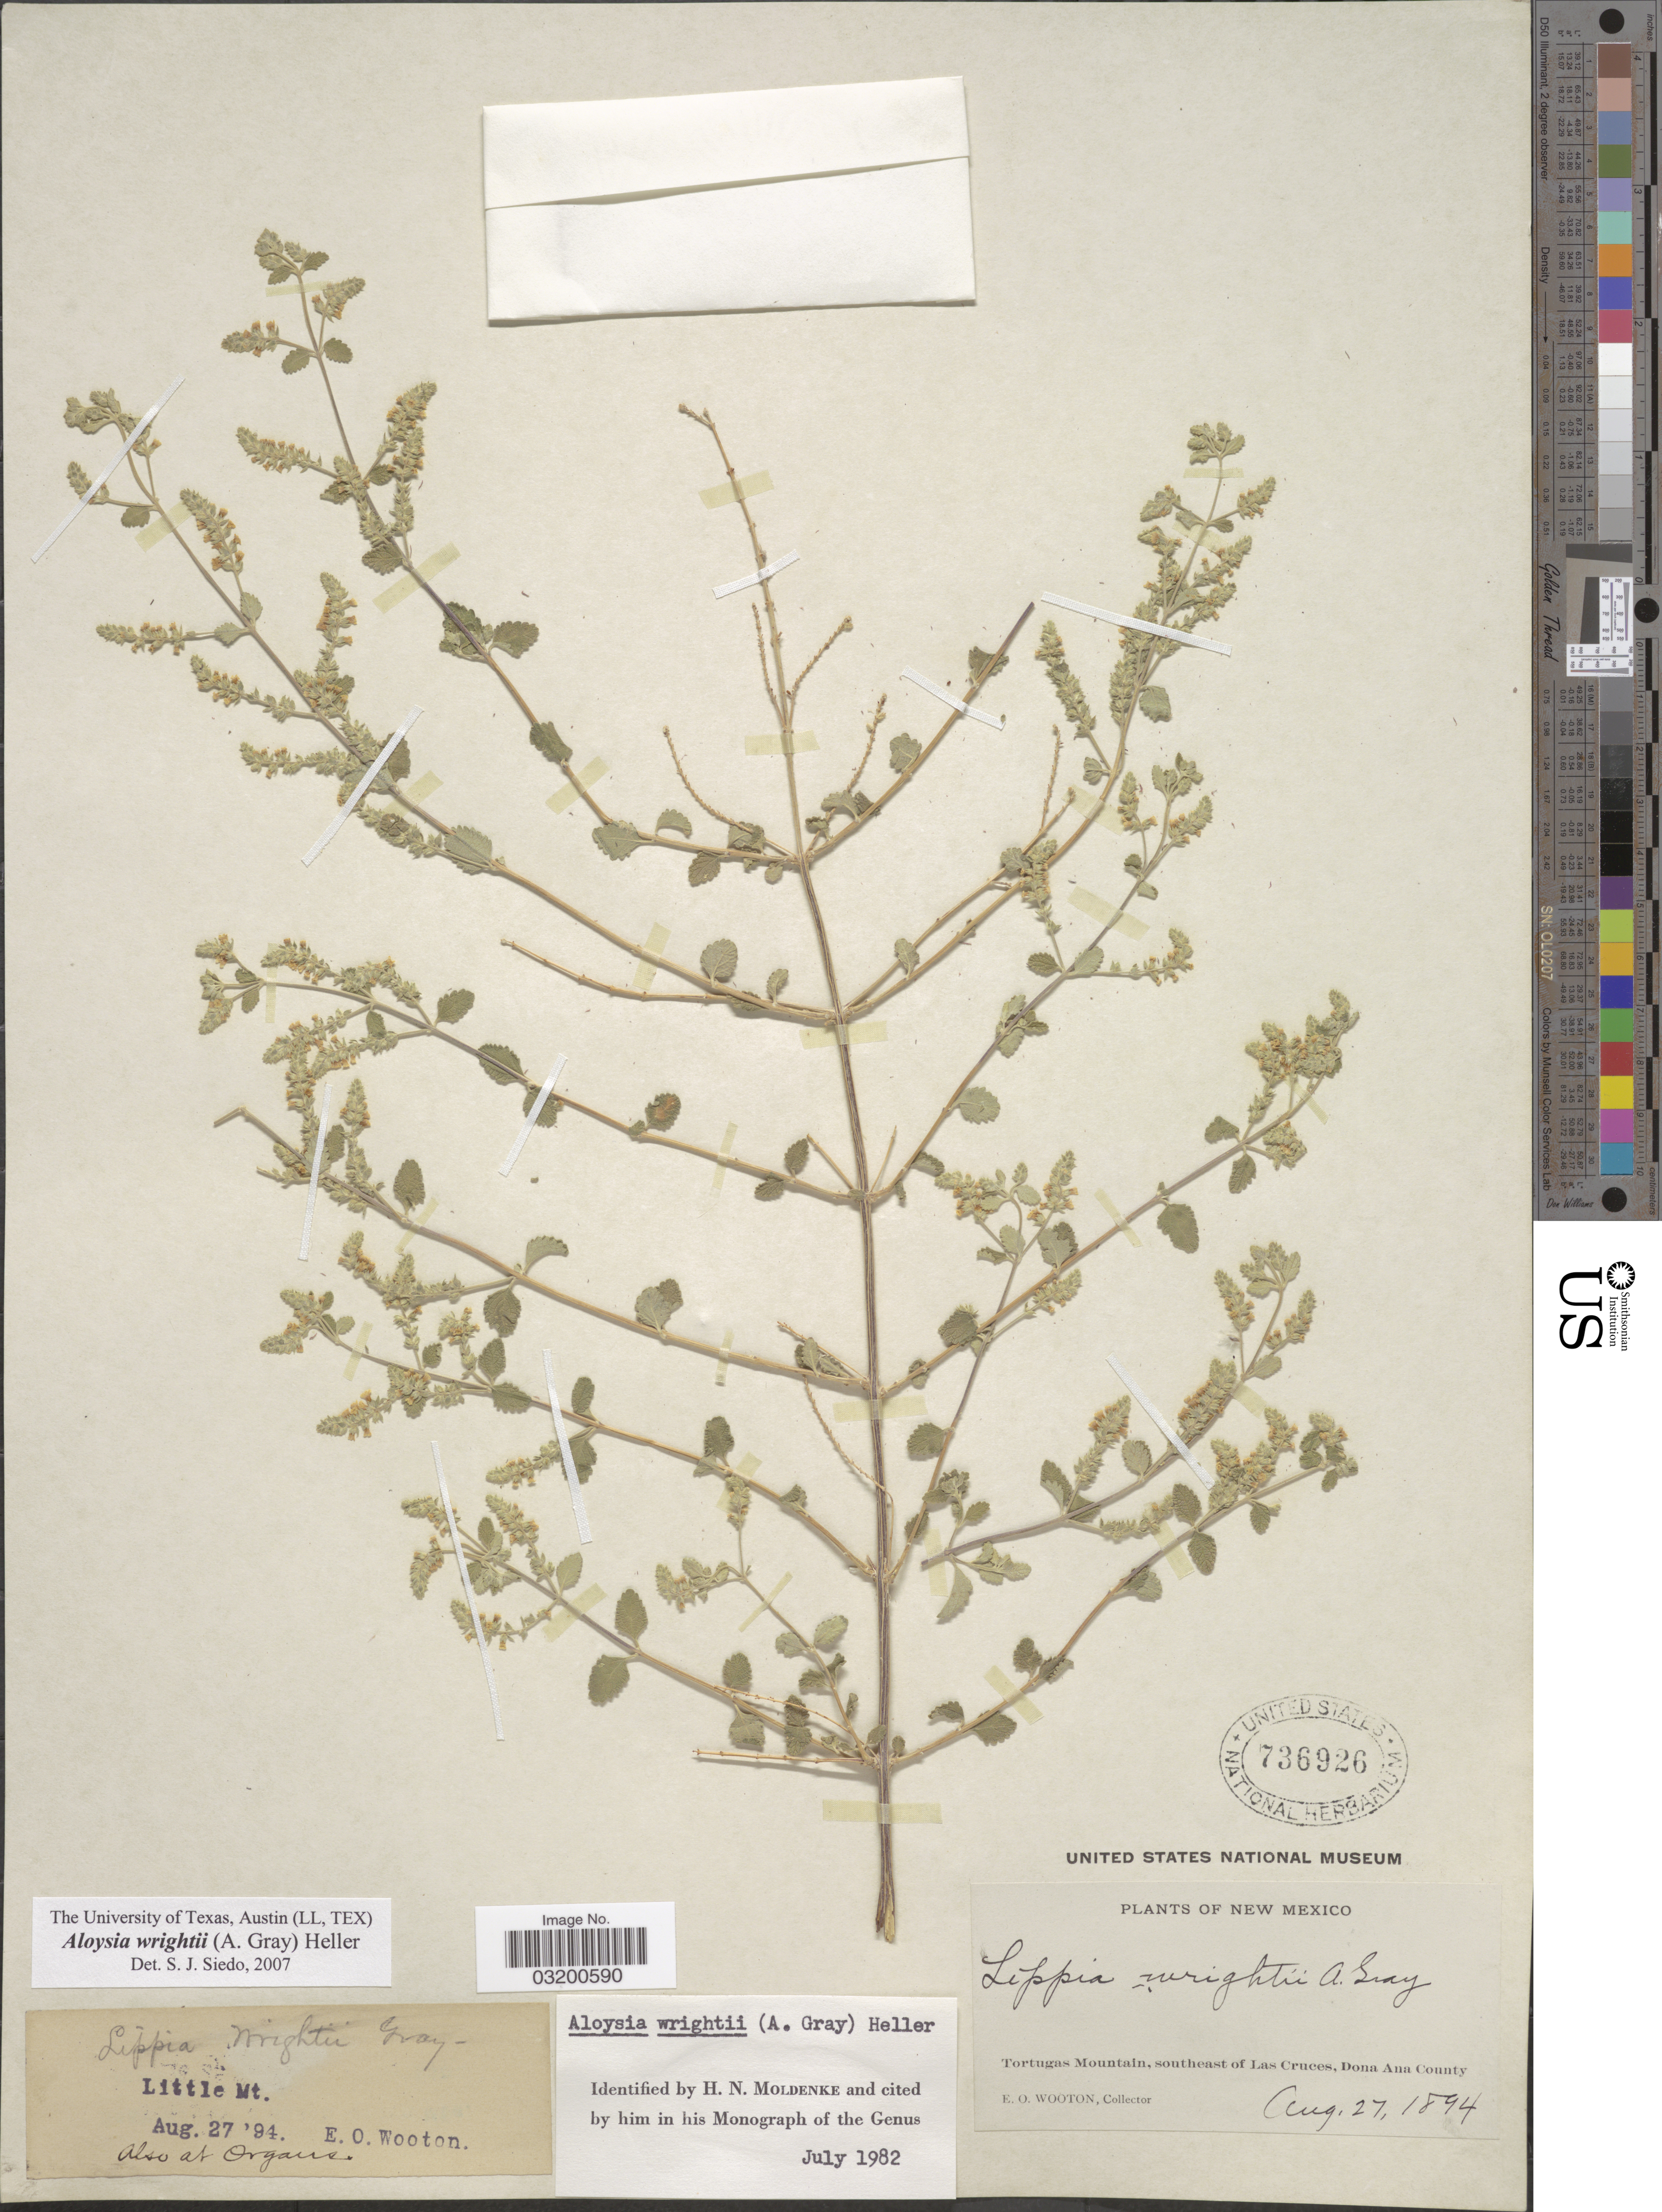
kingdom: Plantae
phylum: Tracheophyta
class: Magnoliopsida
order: Lamiales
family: Verbenaceae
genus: Aloysia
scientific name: Aloysia wrightii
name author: A. Heller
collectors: E. O. Wooton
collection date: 1894-08-27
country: United States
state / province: New Mexico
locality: Little Mt. Also at Organs. Tortugas Mountain, southeast of Las Cruces, Dona Ana County.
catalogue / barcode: US 736926